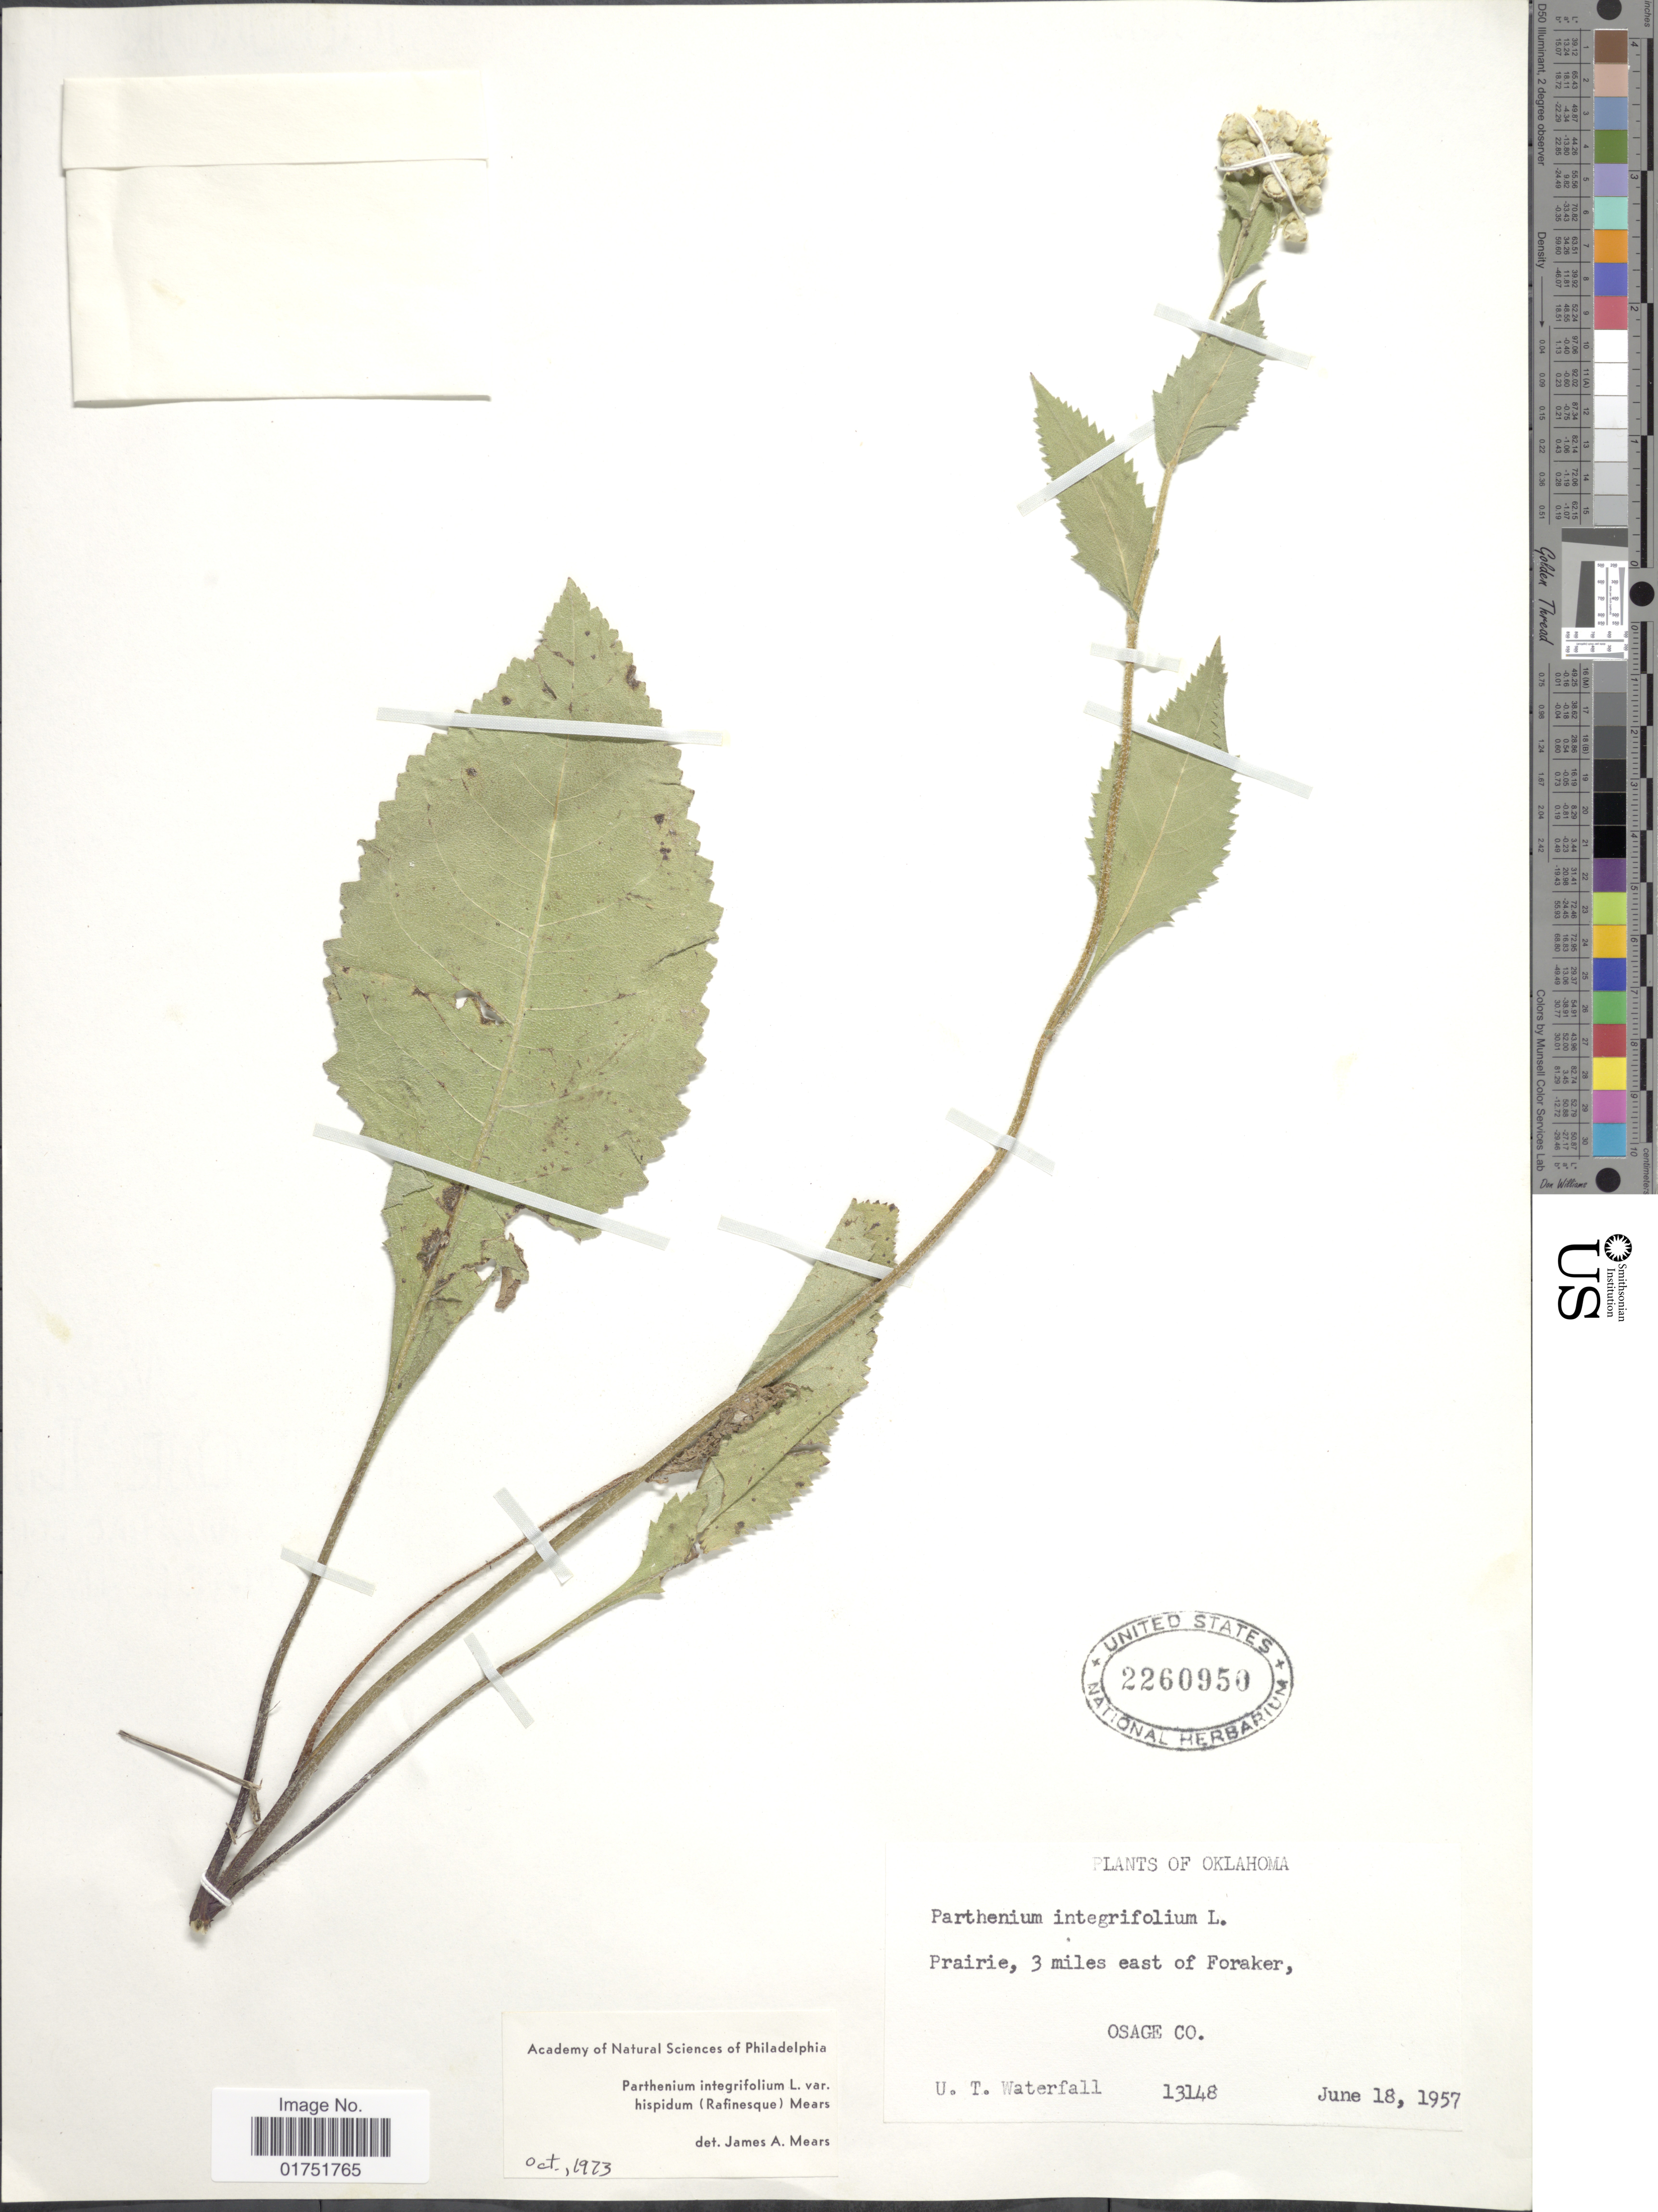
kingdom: Plantae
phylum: Tracheophyta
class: Magnoliopsida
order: Asterales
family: Asteraceae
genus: Parthenium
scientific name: Parthenium hispidum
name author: Raf.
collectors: U. T. Waterfall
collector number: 13147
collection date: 1957-06-18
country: United States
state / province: Oklahoma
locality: Prairie, 3 miles east of Foraker, Osage Co.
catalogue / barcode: US 2260950